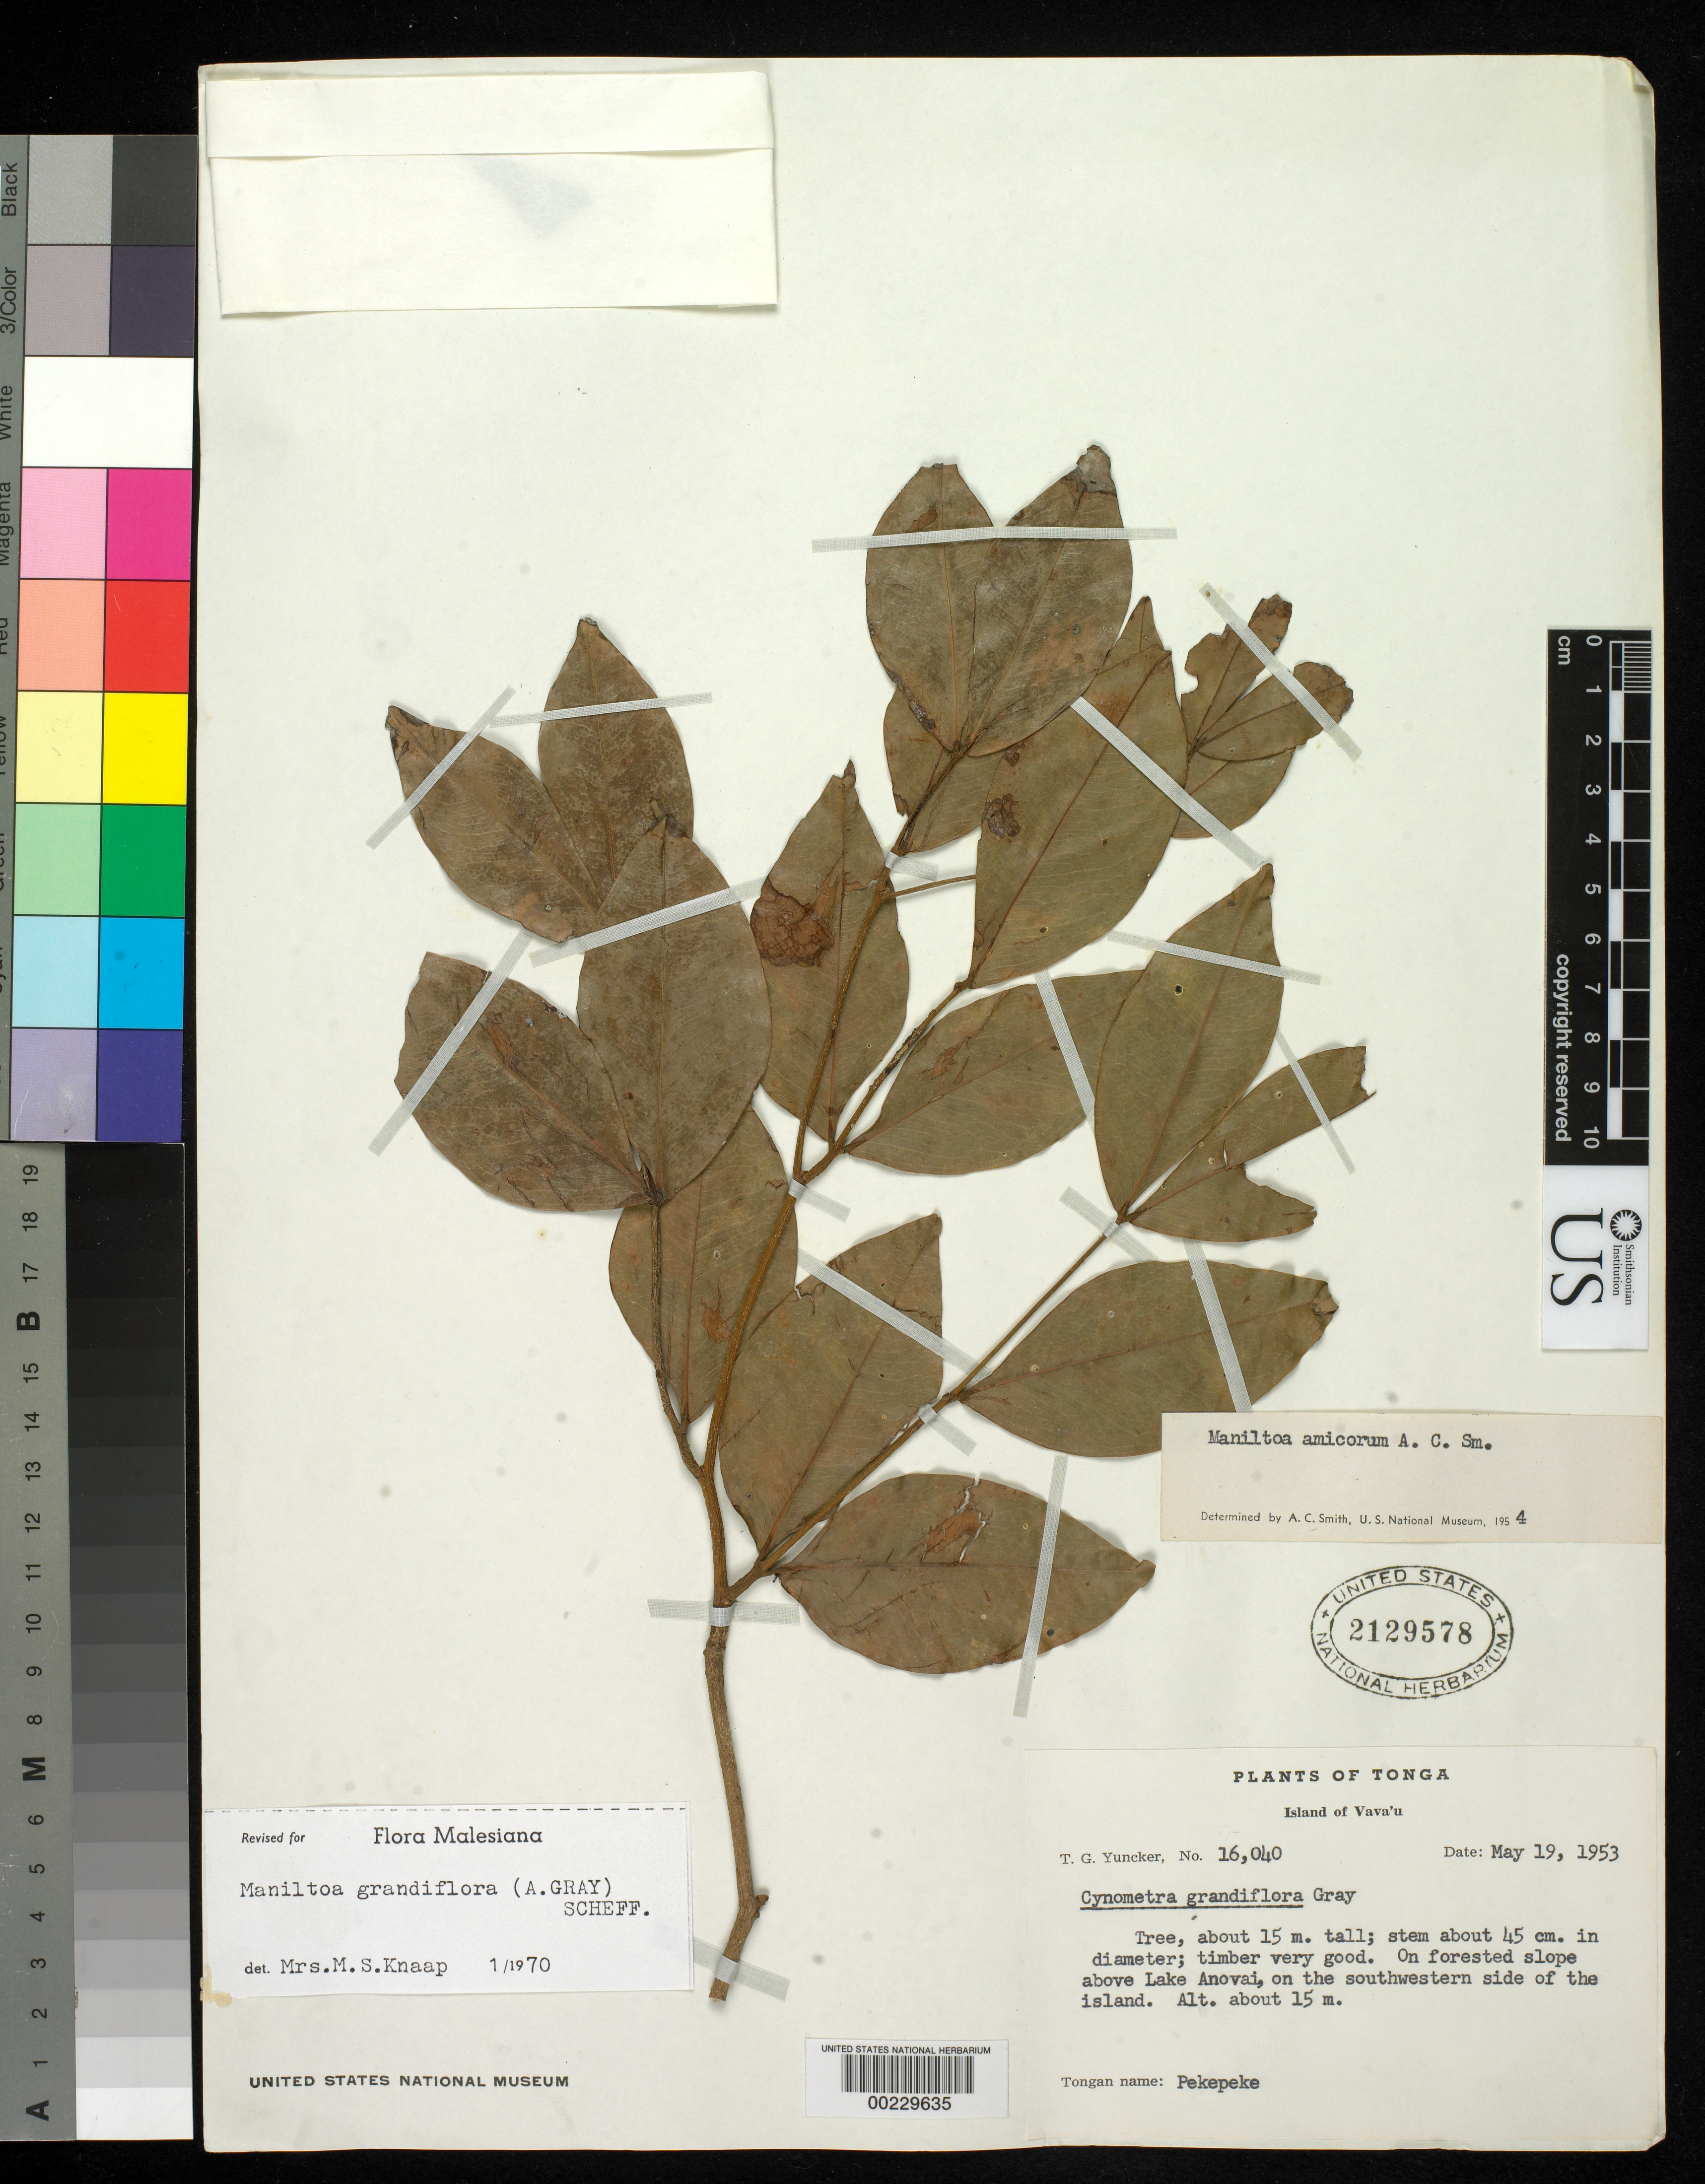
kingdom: Plantae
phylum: Tracheophyta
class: Magnoliopsida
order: Fabales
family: Fabaceae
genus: Maniltoa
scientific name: Maniltoa grandiflora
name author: (A. Gray) Scheff.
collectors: T. G. Yuncker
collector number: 16040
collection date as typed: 19 May 1953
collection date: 1953-05-19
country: Tonga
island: Vava'u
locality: Above lake anovai, on the sw side of the island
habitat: Forested slope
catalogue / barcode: US 2129578